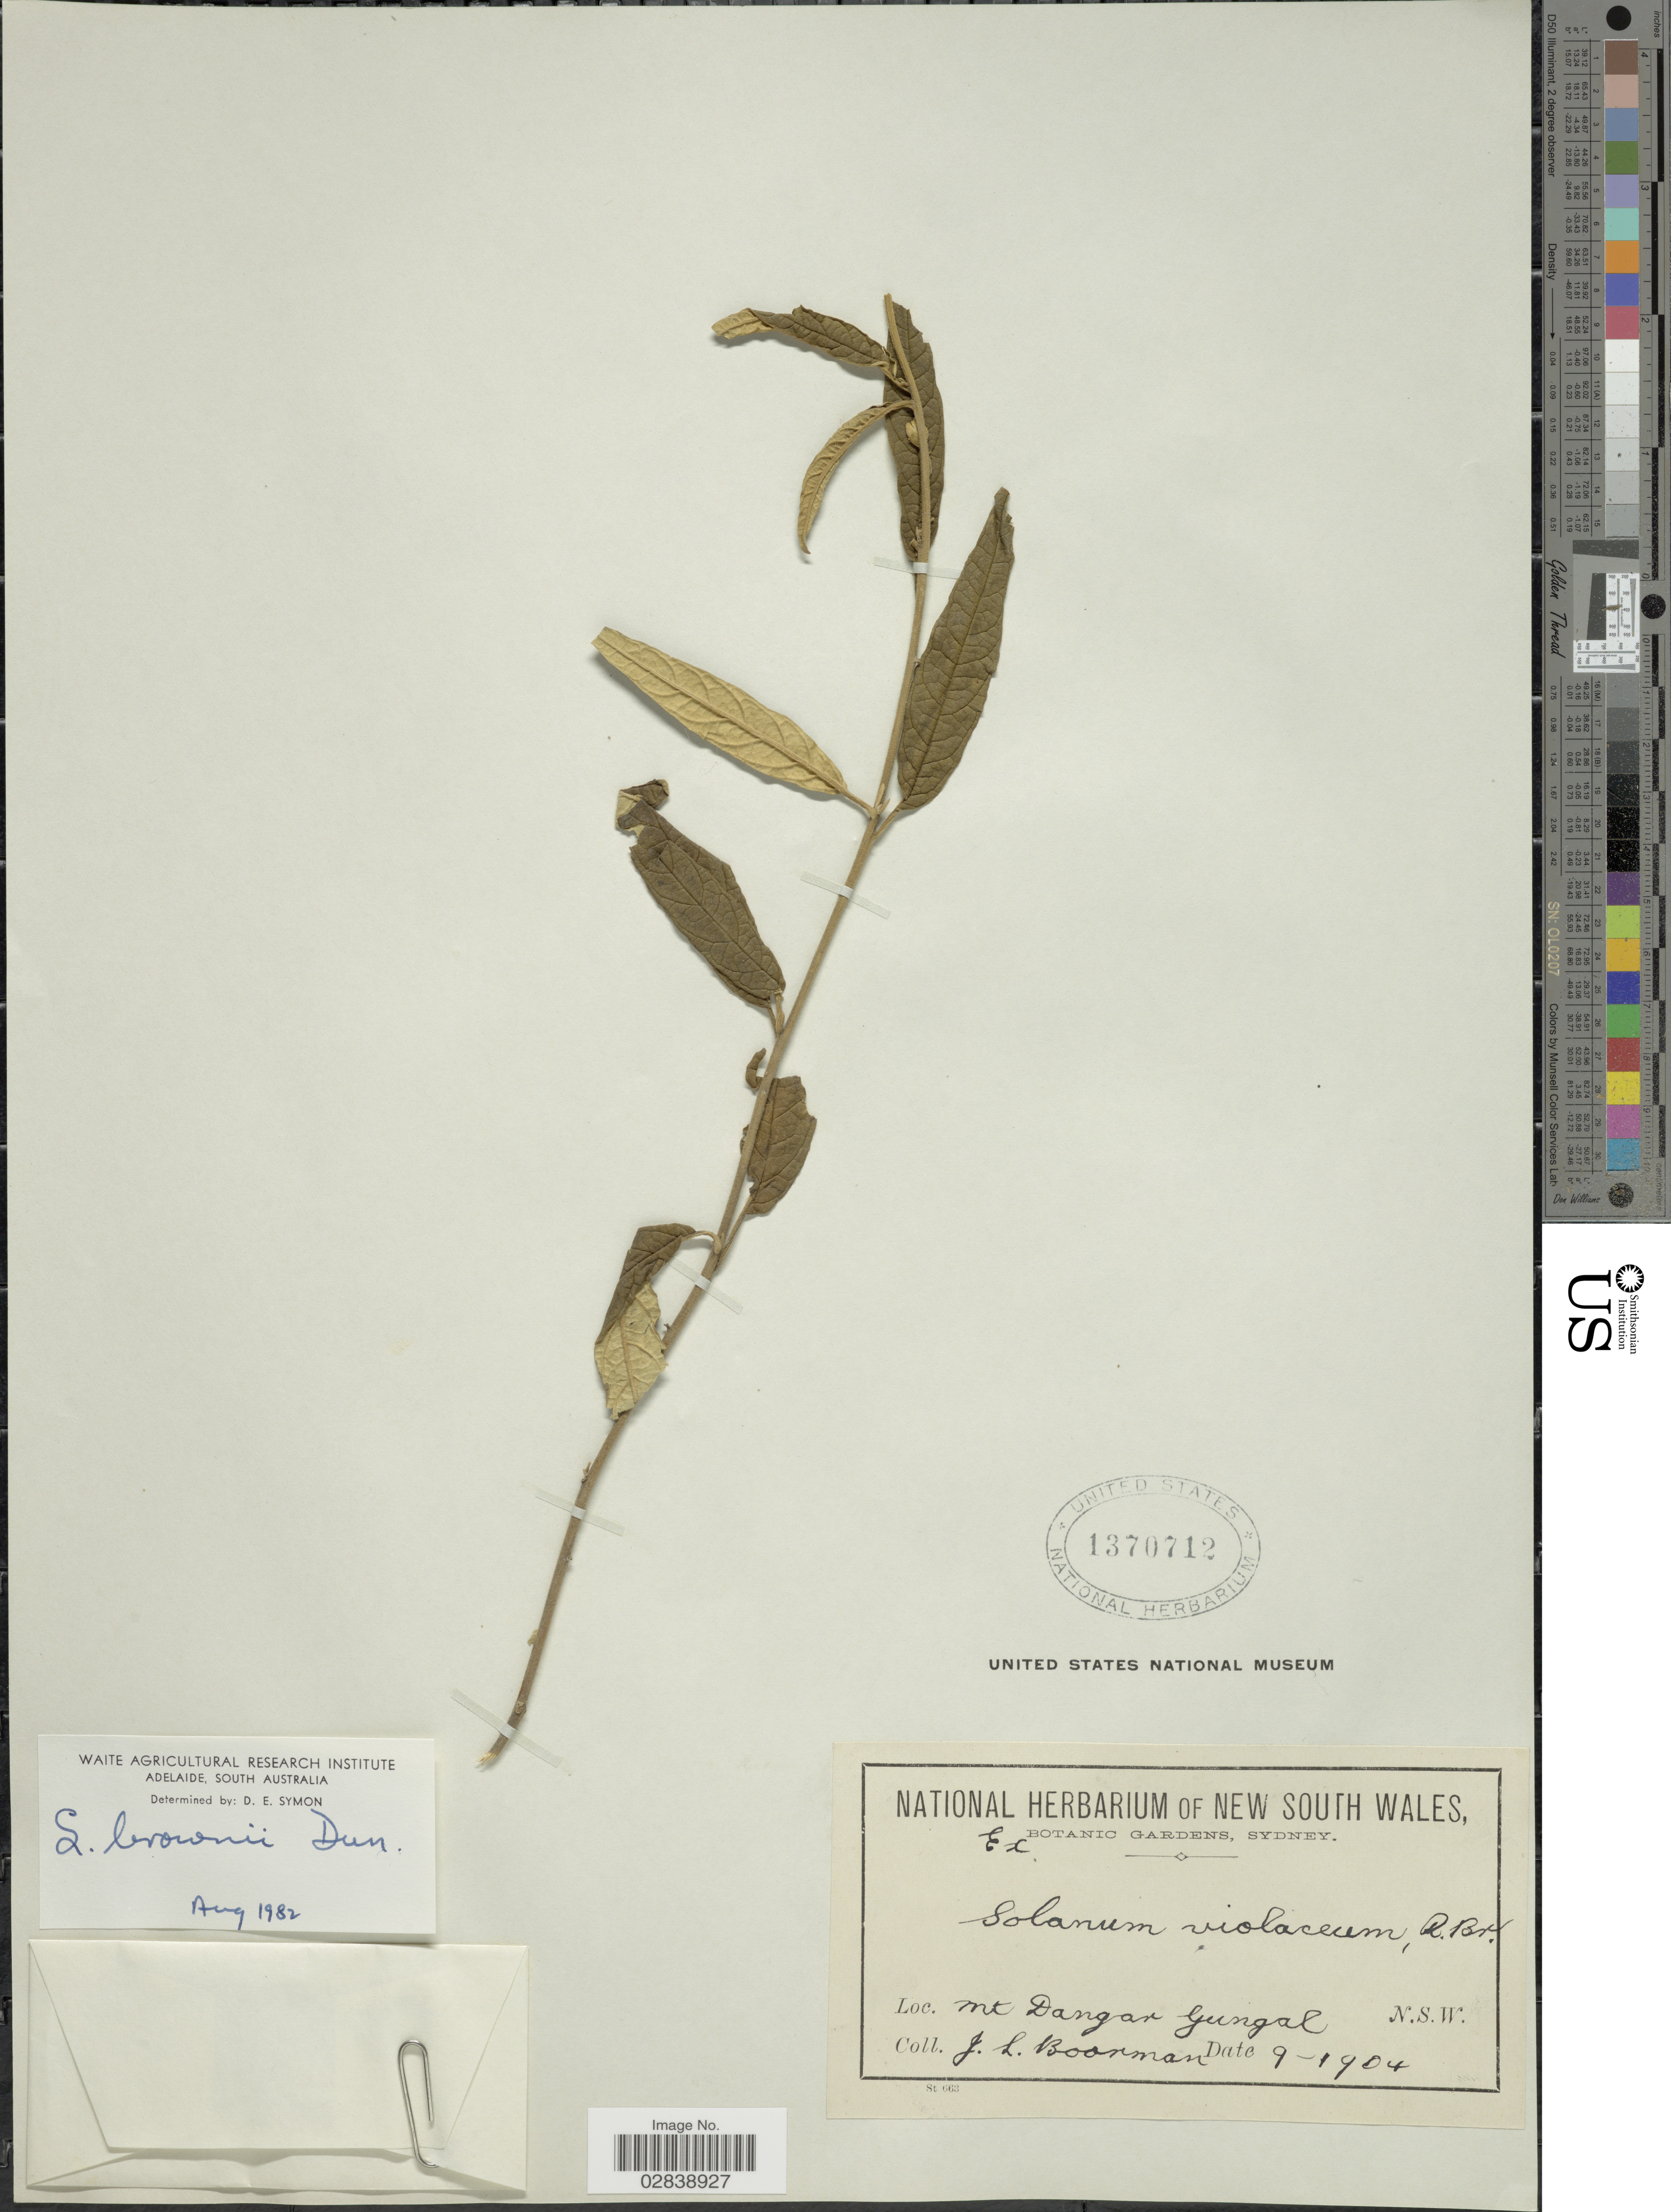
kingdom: Plantae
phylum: Tracheophyta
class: Magnoliopsida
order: Solanales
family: Solanaceae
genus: Solanum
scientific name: Solanum brownii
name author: Dunal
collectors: J. Boorman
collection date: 1904-09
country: Australia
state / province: New South Wales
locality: Mt. Dangar Gungal, N.S.W.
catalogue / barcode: US 1370712